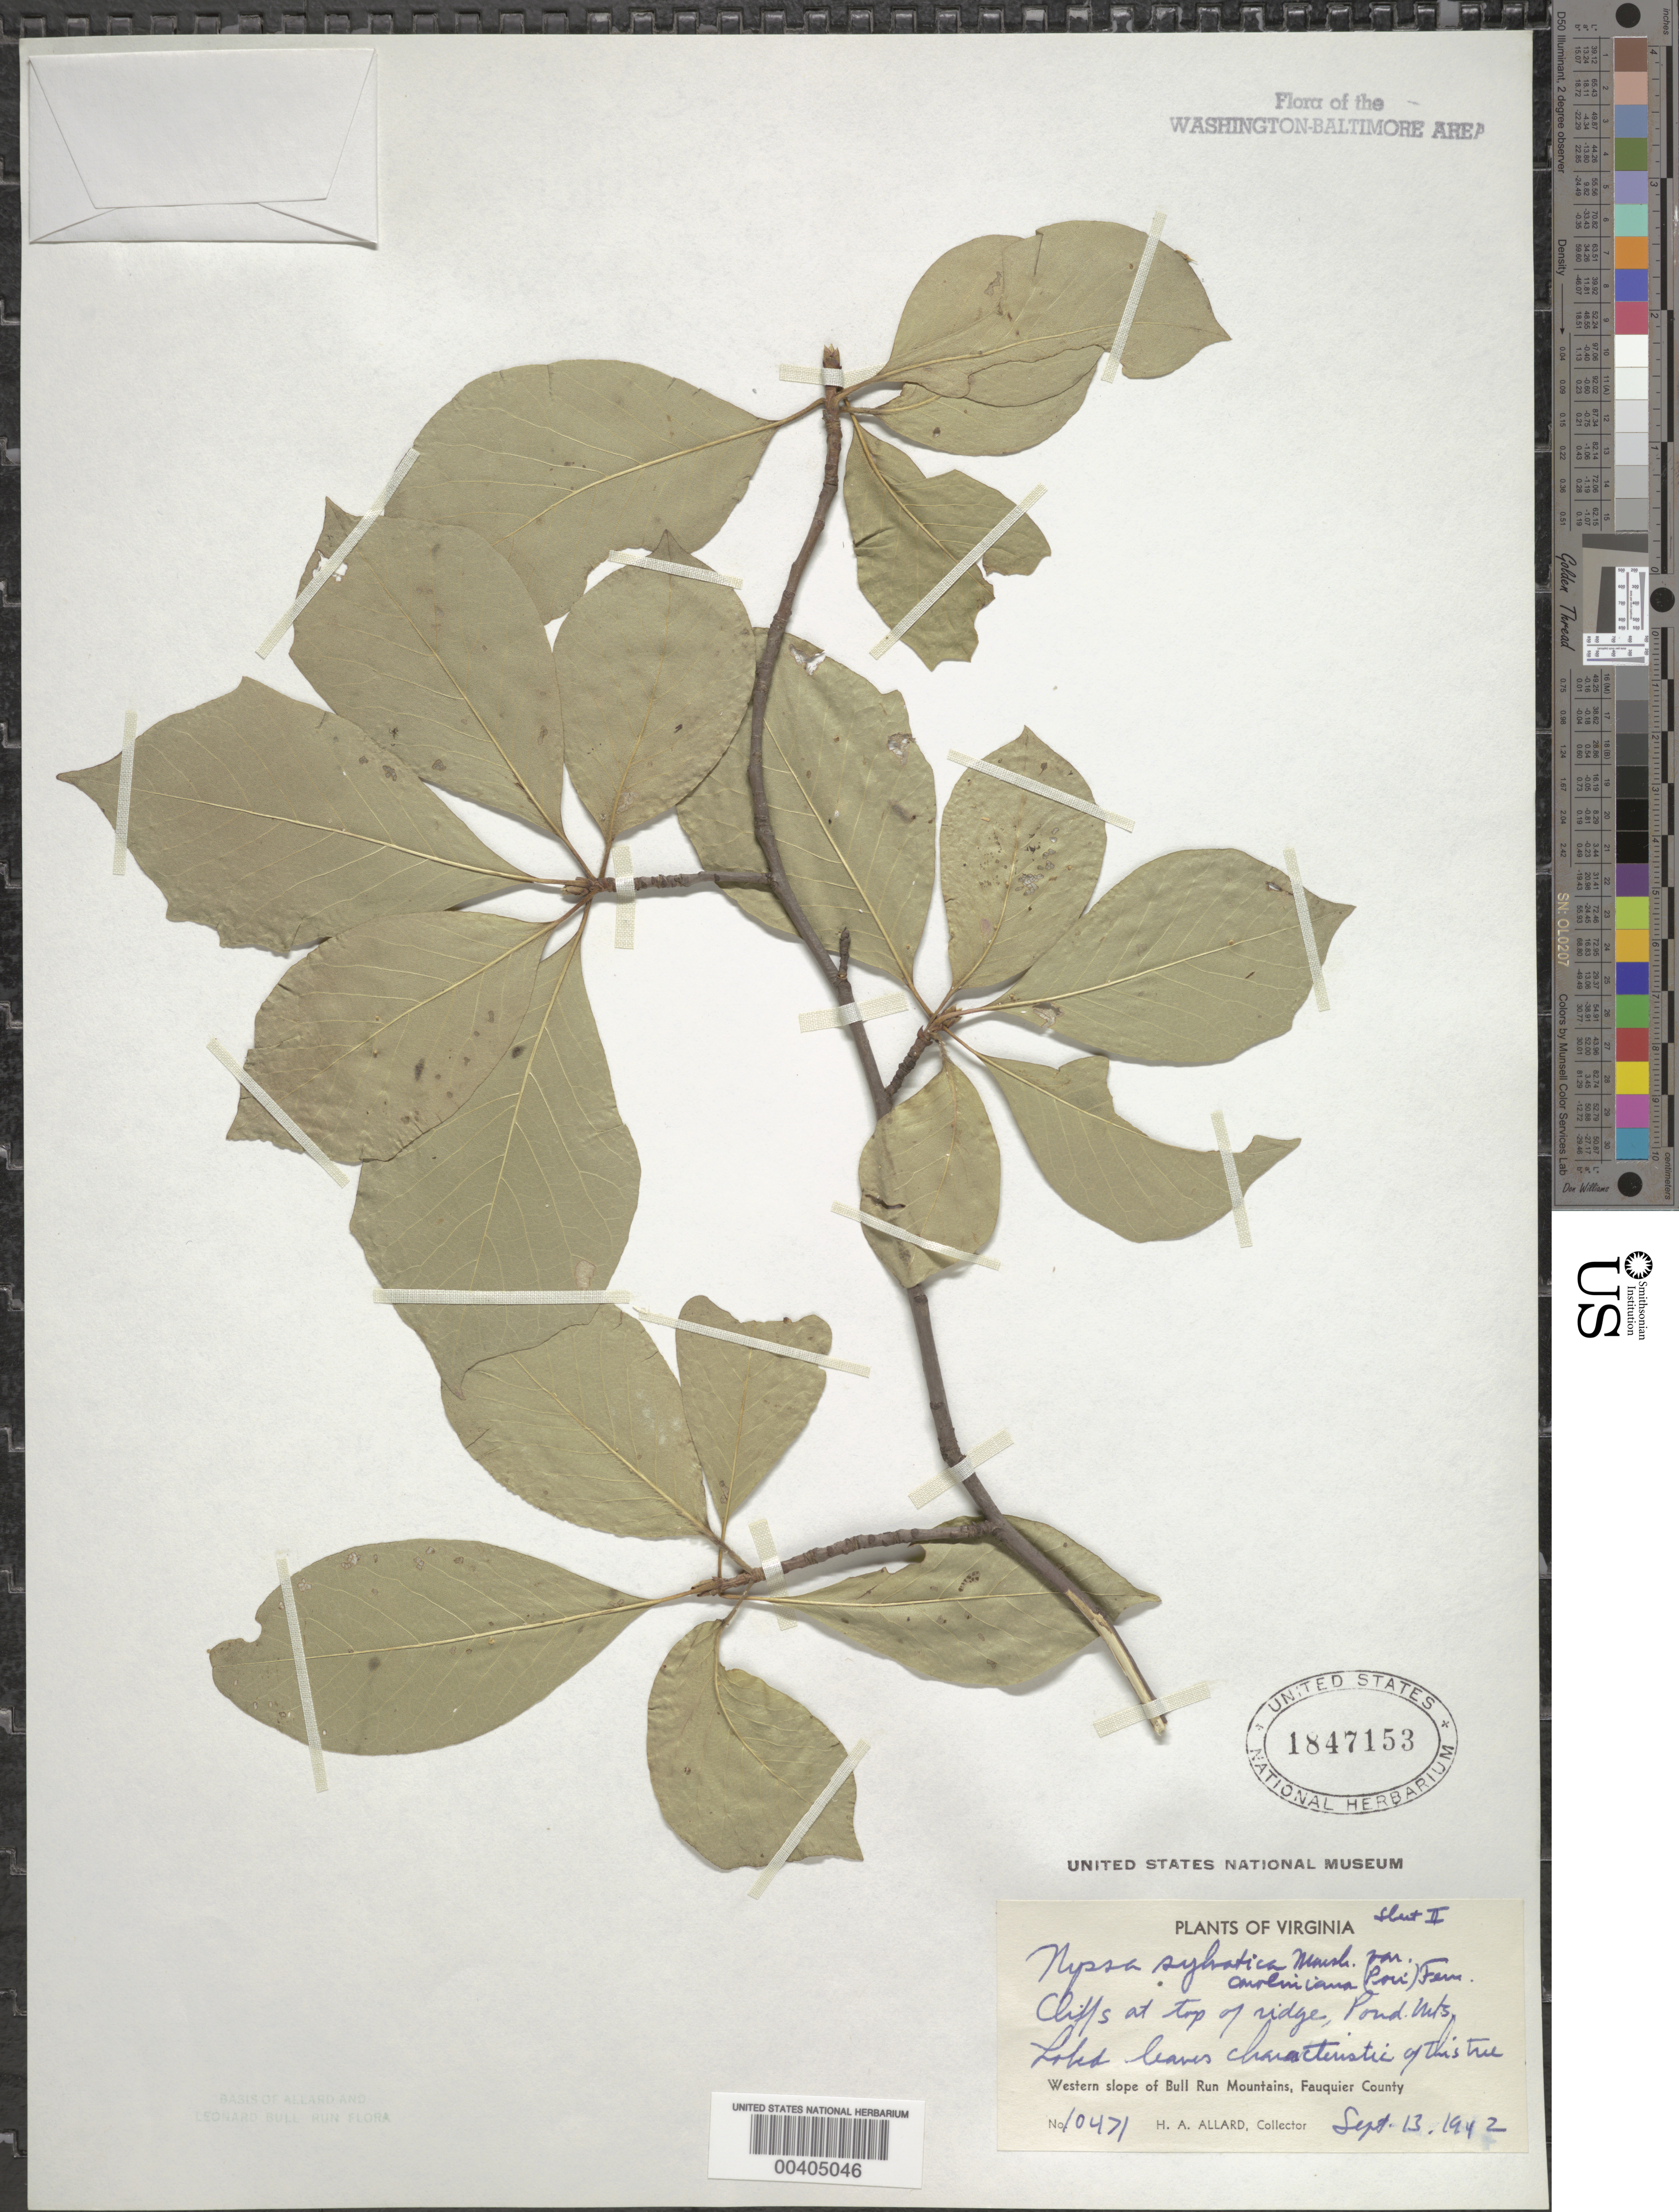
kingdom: Plantae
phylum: Tracheophyta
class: Magnoliopsida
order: Cornales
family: Nyssaceae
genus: Nyssa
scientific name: Nyssa sylvatica var. caroliniana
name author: (Poir.) Fernald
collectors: H. A. Allard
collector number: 10471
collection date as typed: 13 Sep 1942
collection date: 1942-09-13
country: United States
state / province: Virginia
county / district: Loudoun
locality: Pond Mts.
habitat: Cliffs at top of ridge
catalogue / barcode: US 1847153